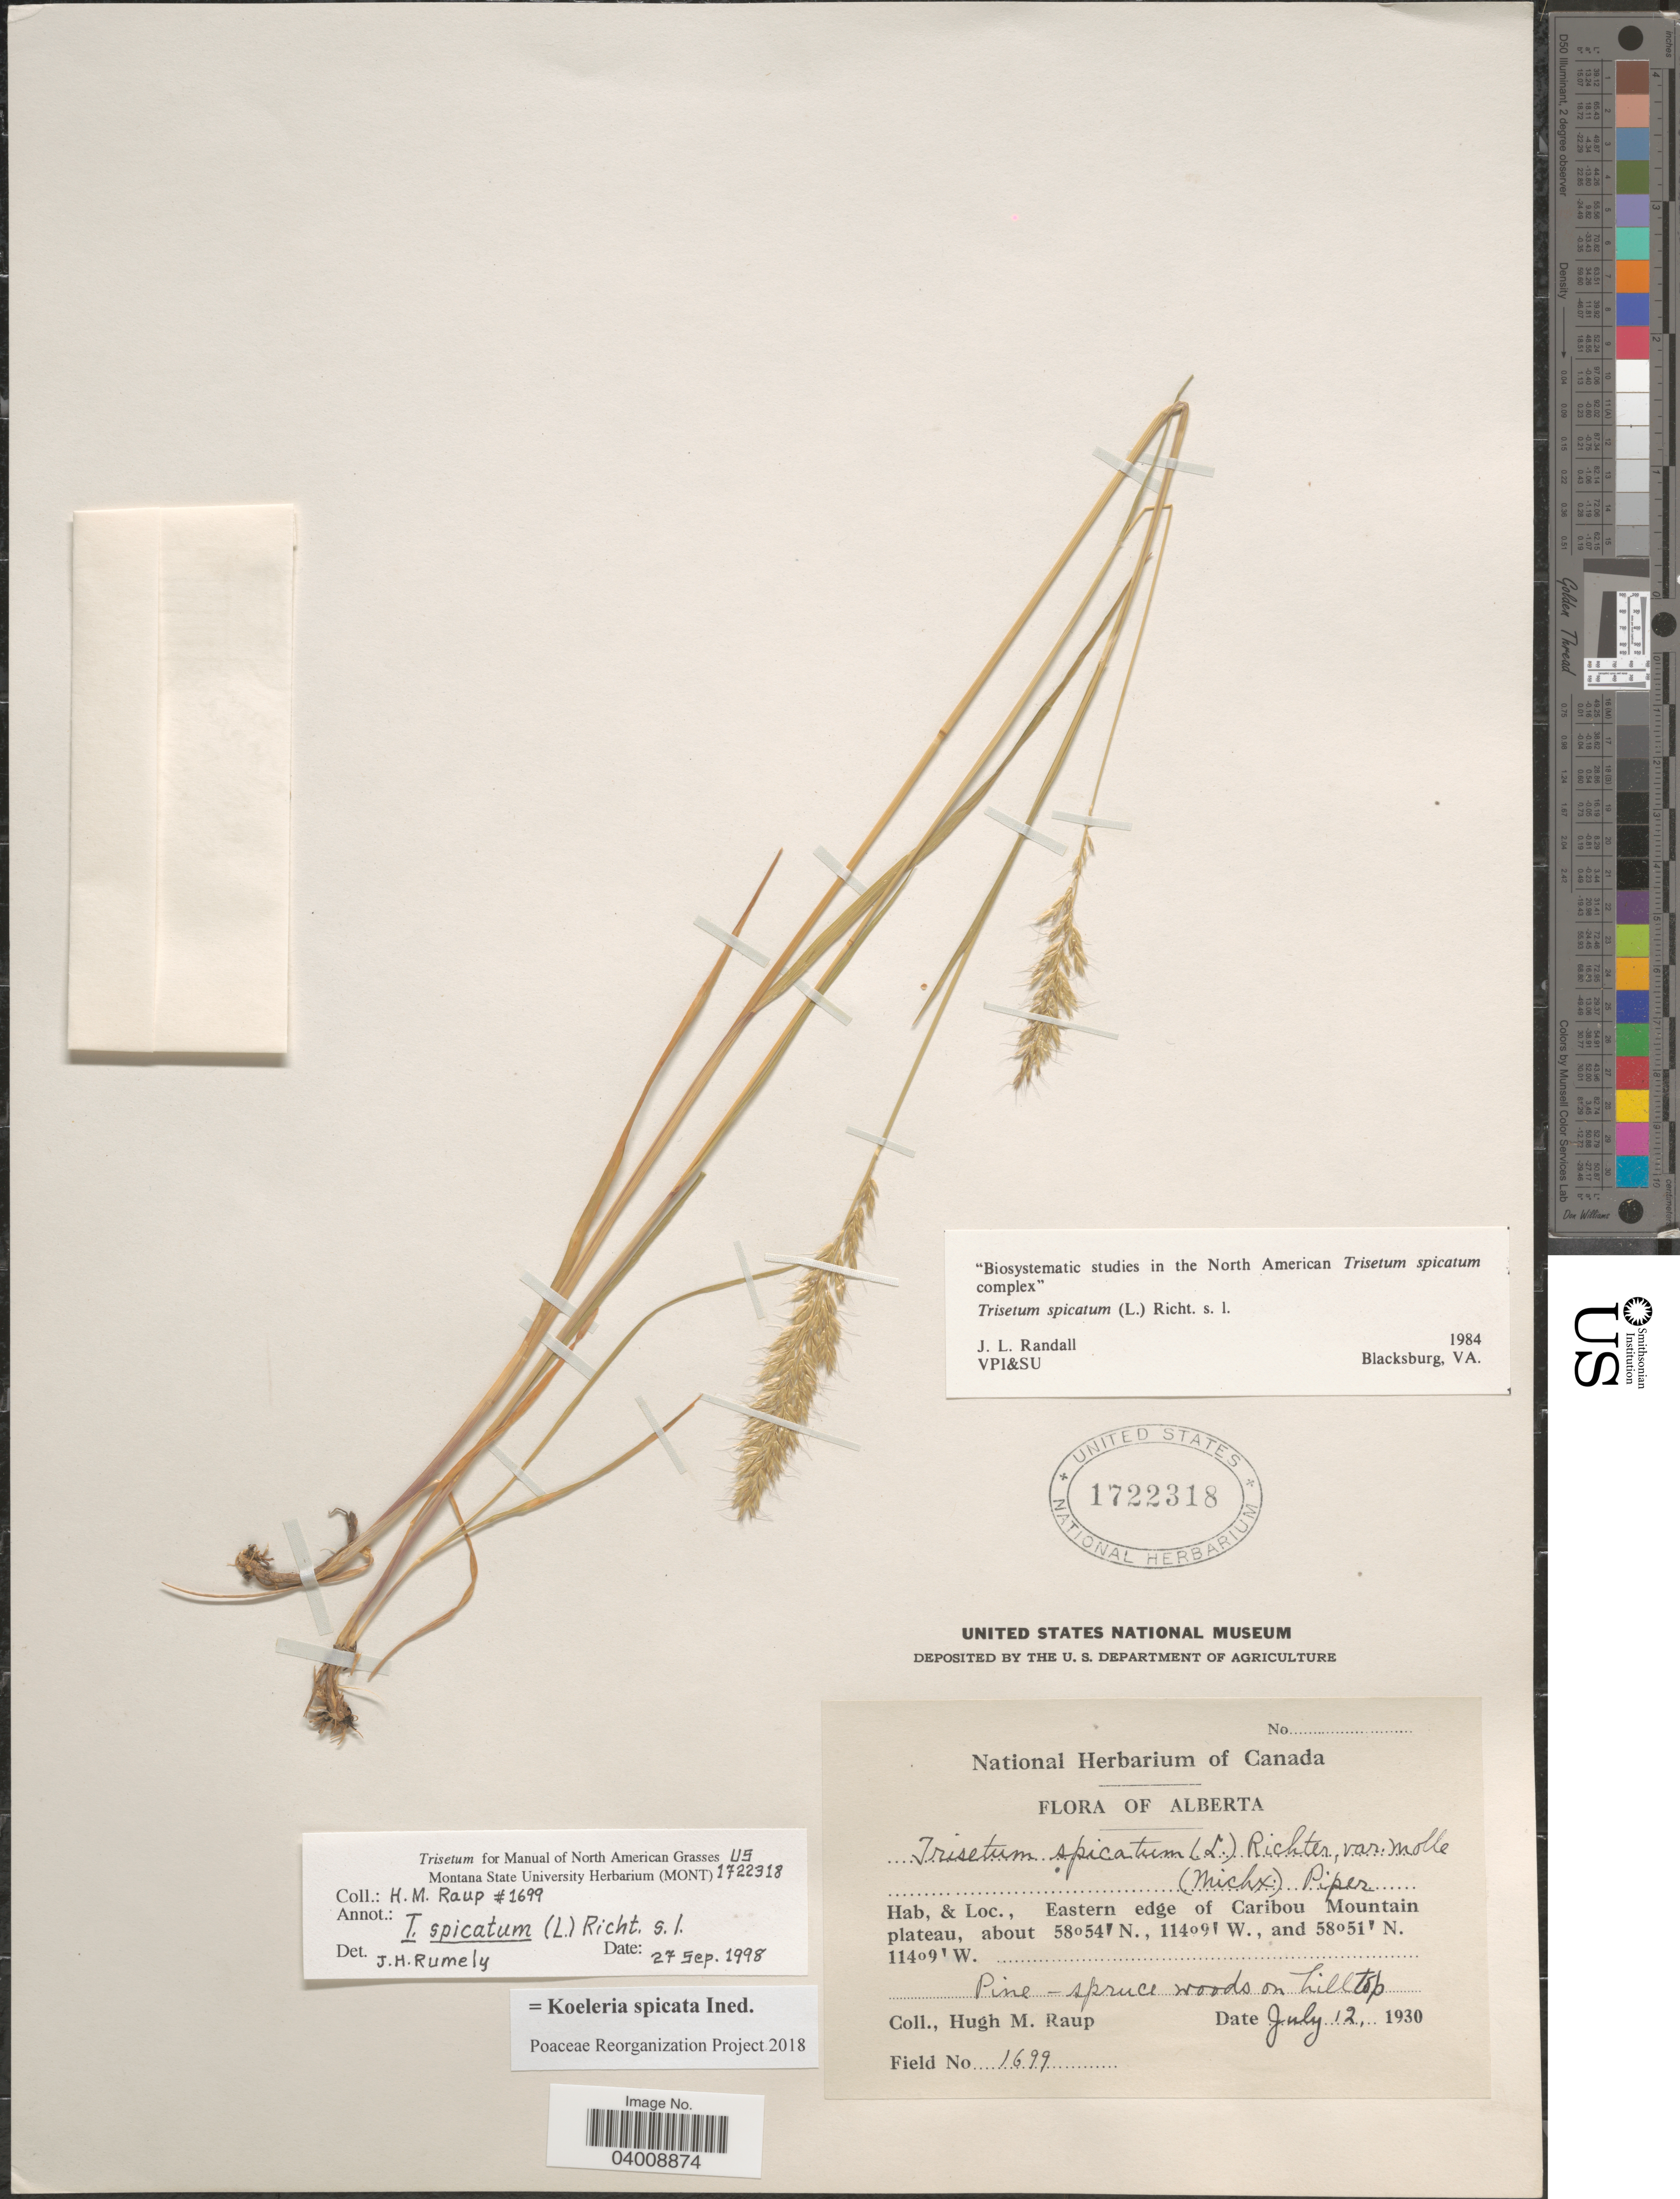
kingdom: Plantae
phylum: Tracheophyta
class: Liliopsida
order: Poales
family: Poaceae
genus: Koeleria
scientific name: Koeleria spicata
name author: (L.) Barberá et al.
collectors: H. Raup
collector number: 1699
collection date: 1930-07-12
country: Canada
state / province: Alberta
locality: Eastern edge of Caribou Mountain plateau.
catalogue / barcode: US 1722318